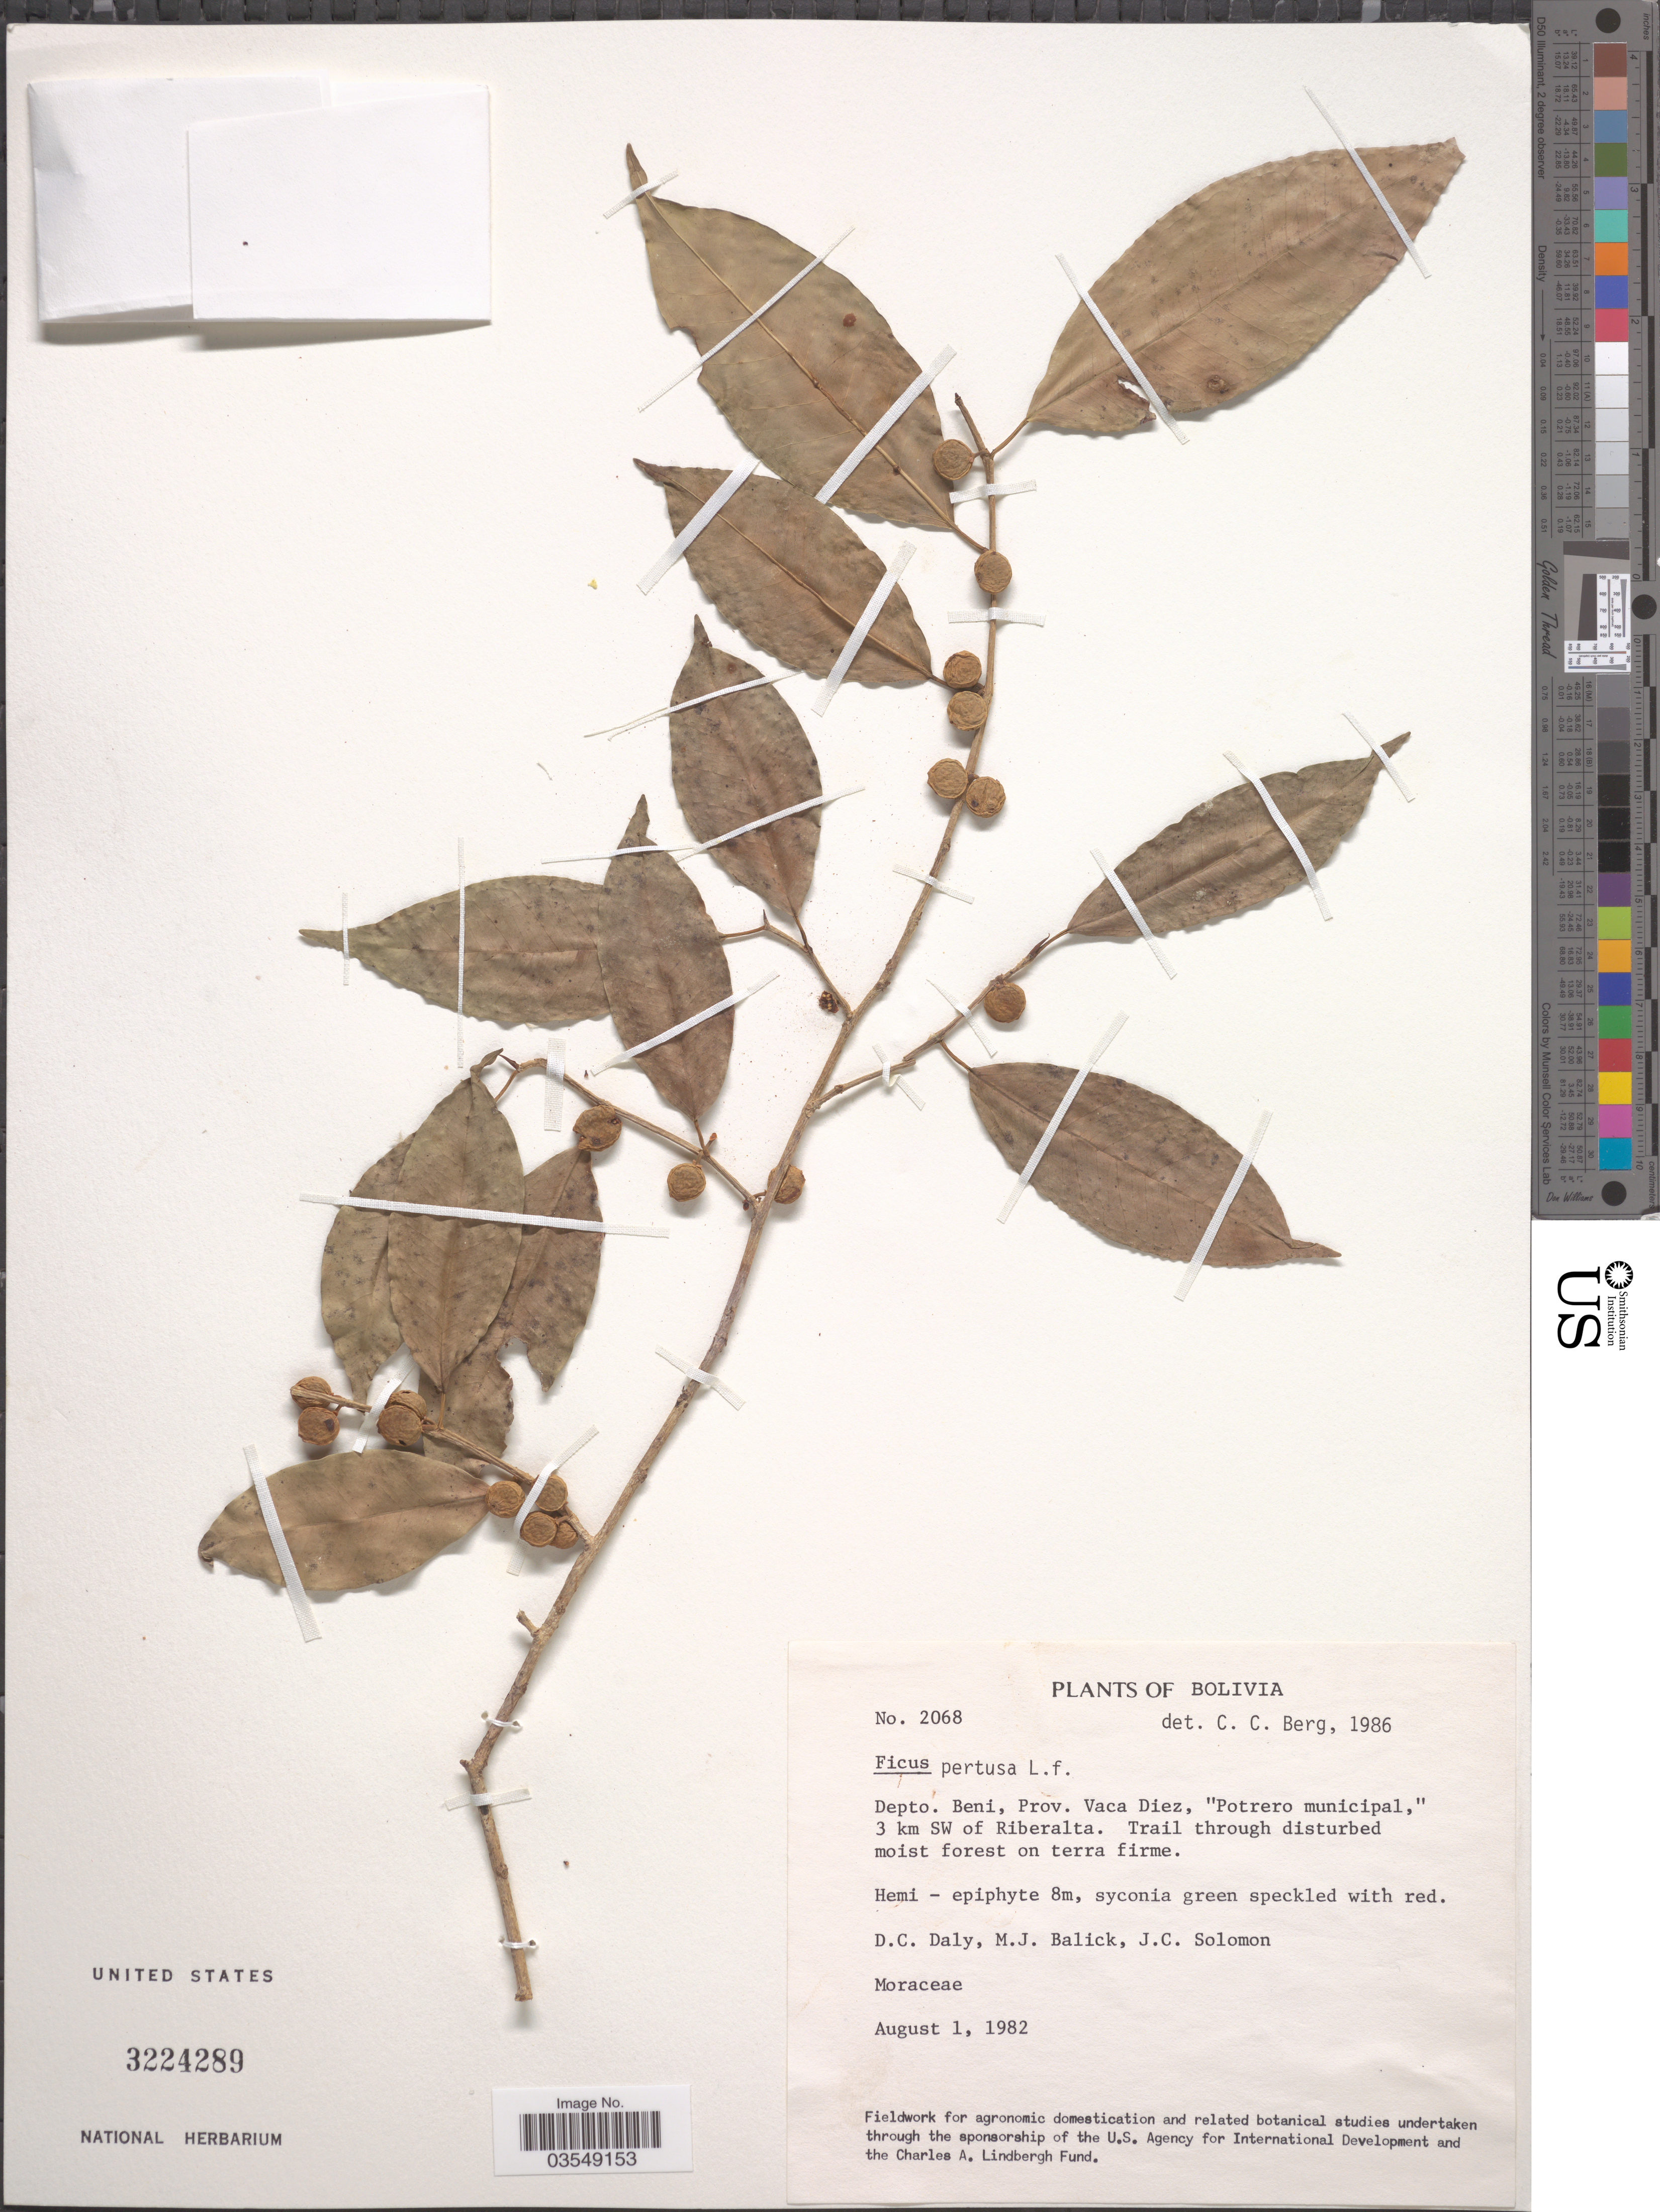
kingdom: Plantae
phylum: Tracheophyta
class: Magnoliopsida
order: Rosales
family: Moraceae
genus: Ficus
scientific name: Ficus pertusa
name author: L. f.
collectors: D. C. Daly, M. J. Balick & J. C. Solomon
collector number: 2068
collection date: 1982-08-01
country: Bolivia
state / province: Beni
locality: Depto. Beni, Prov. Vaca Diez, "Potrero municipal," 3 km SW of Riberalta.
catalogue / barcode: US 3224289